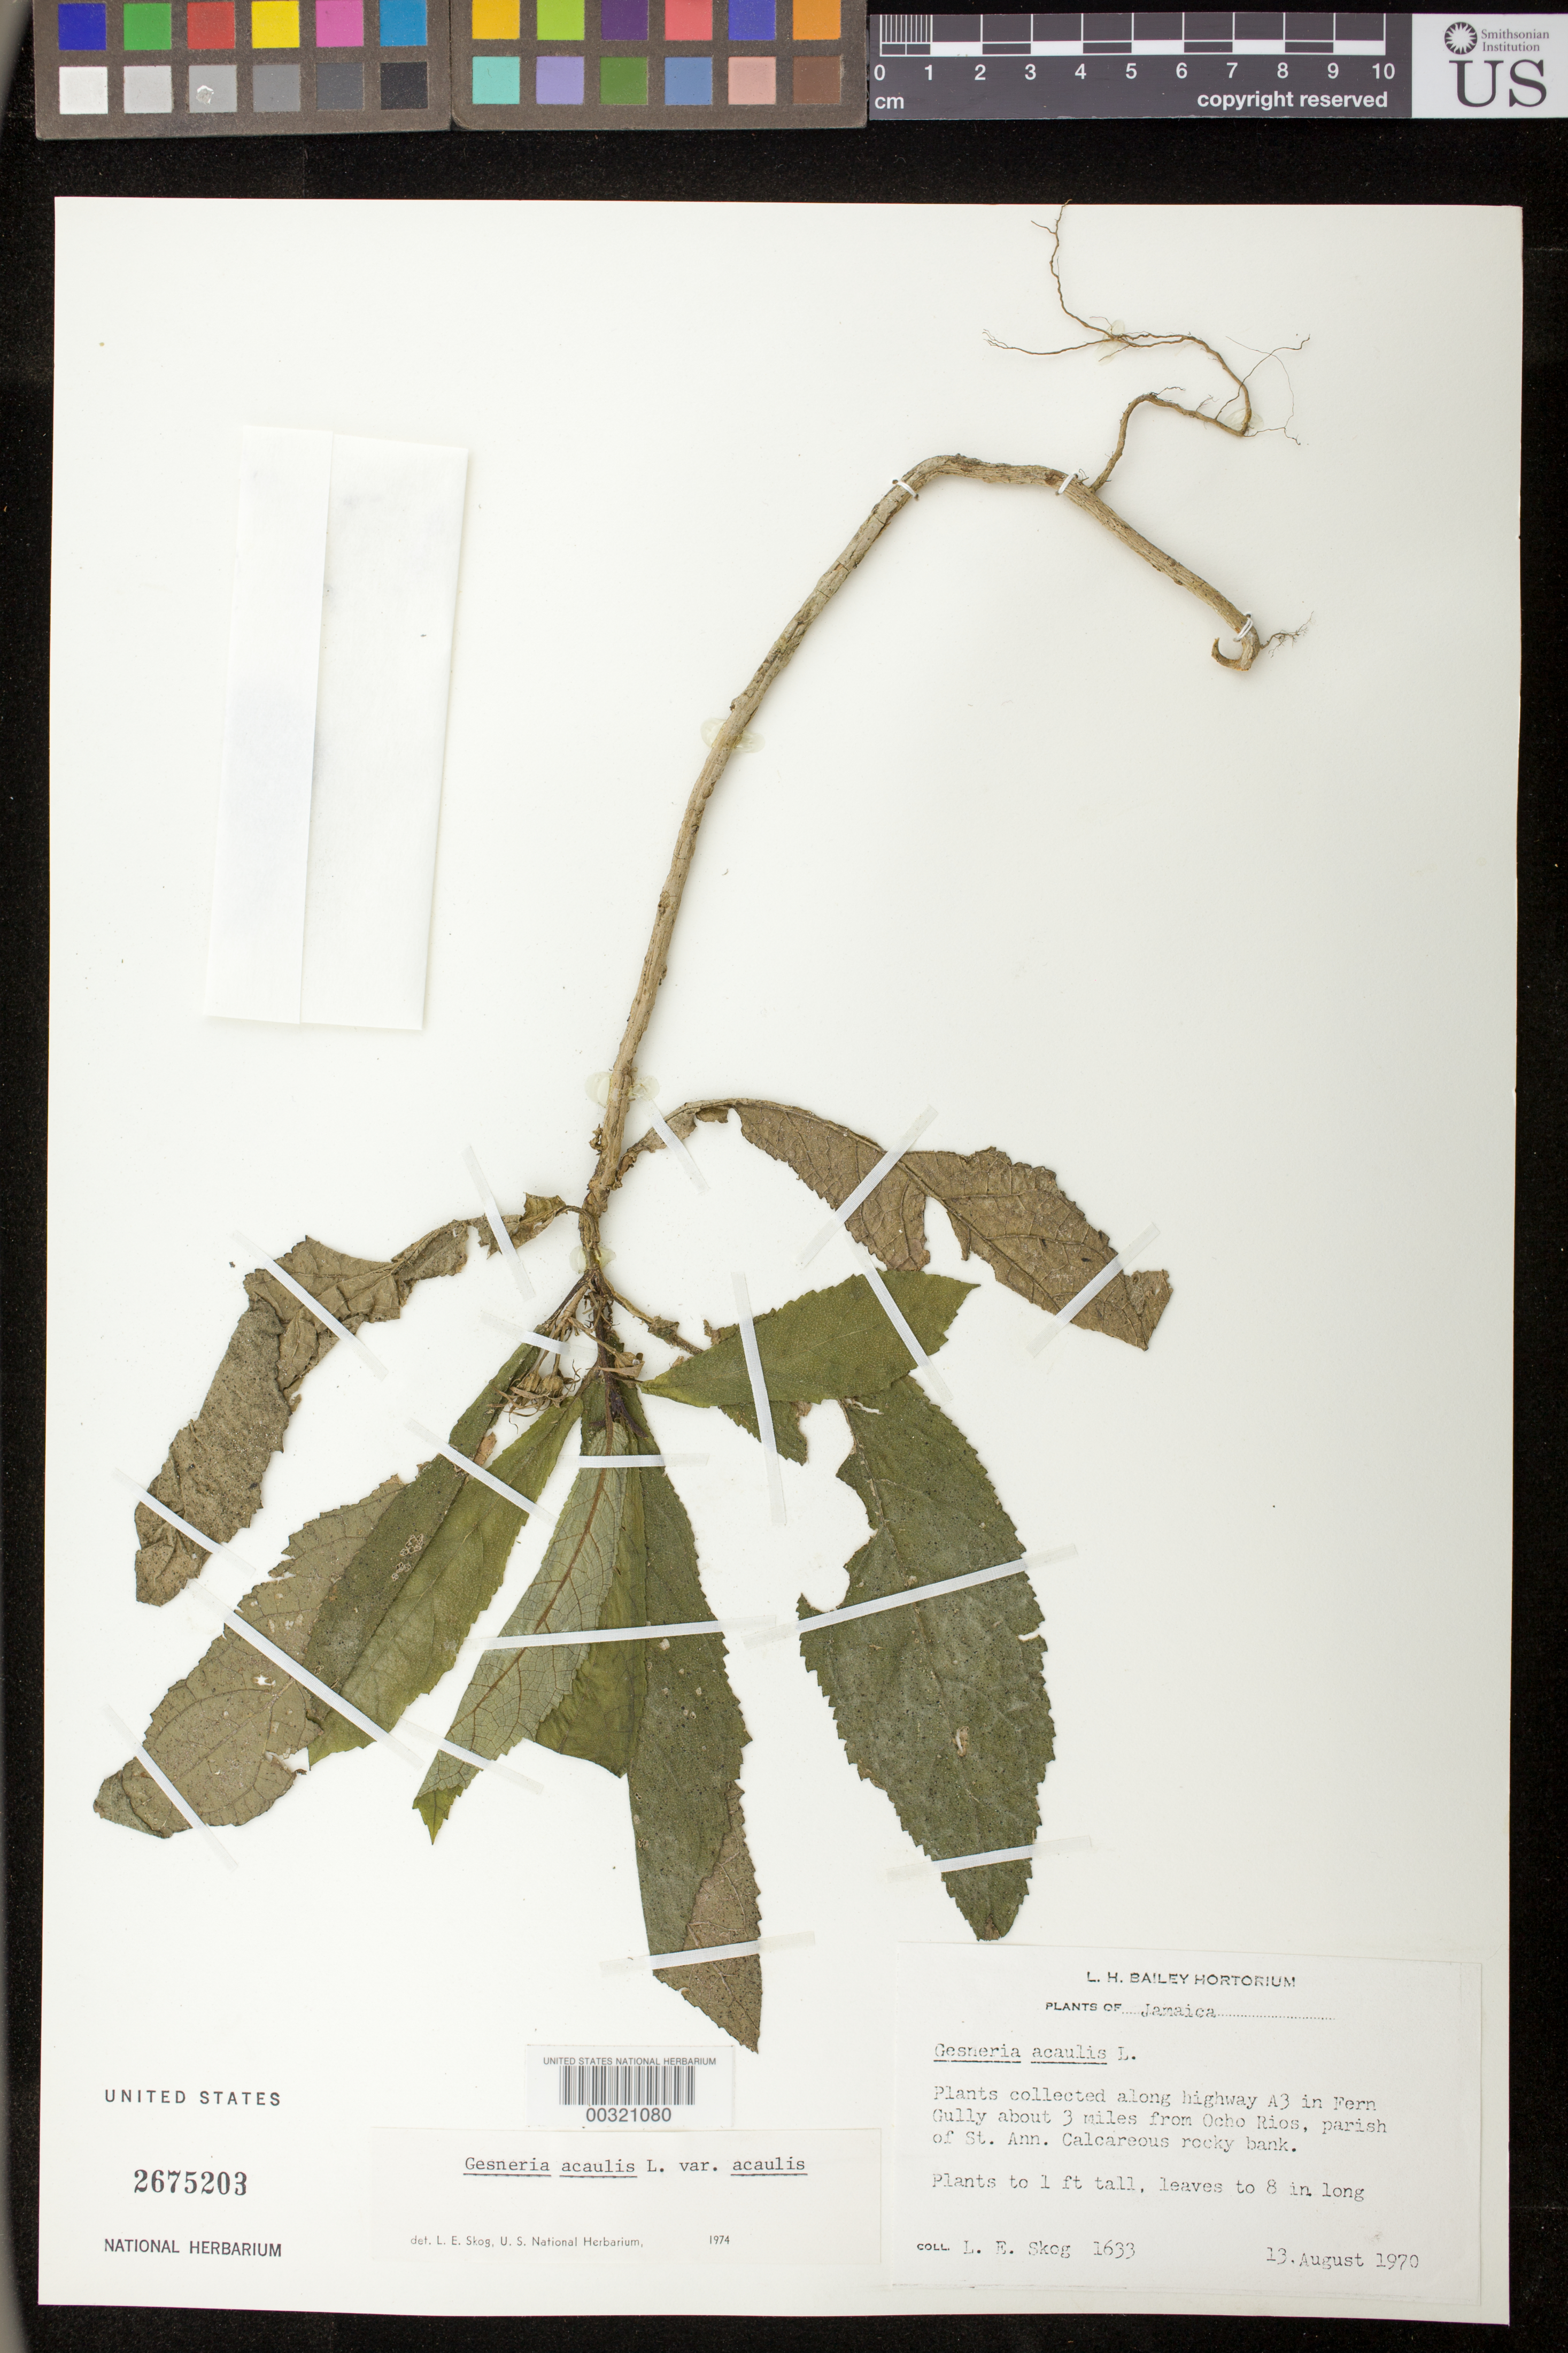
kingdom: Plantae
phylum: Tracheophyta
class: Magnoliopsida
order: Lamiales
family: Gesneriaceae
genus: Gesneria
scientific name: Gesneria acaulis var. acaulis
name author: L.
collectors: L. E. Skog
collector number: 1633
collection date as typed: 13 Aug 1970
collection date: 1970-08-13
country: Jamaica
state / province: Saint Ann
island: Jamaica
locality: Along Highway A3 in Fern Gully about 3 miles from Ocho Rios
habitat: Calcareous rocky bank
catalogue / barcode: US 2675203